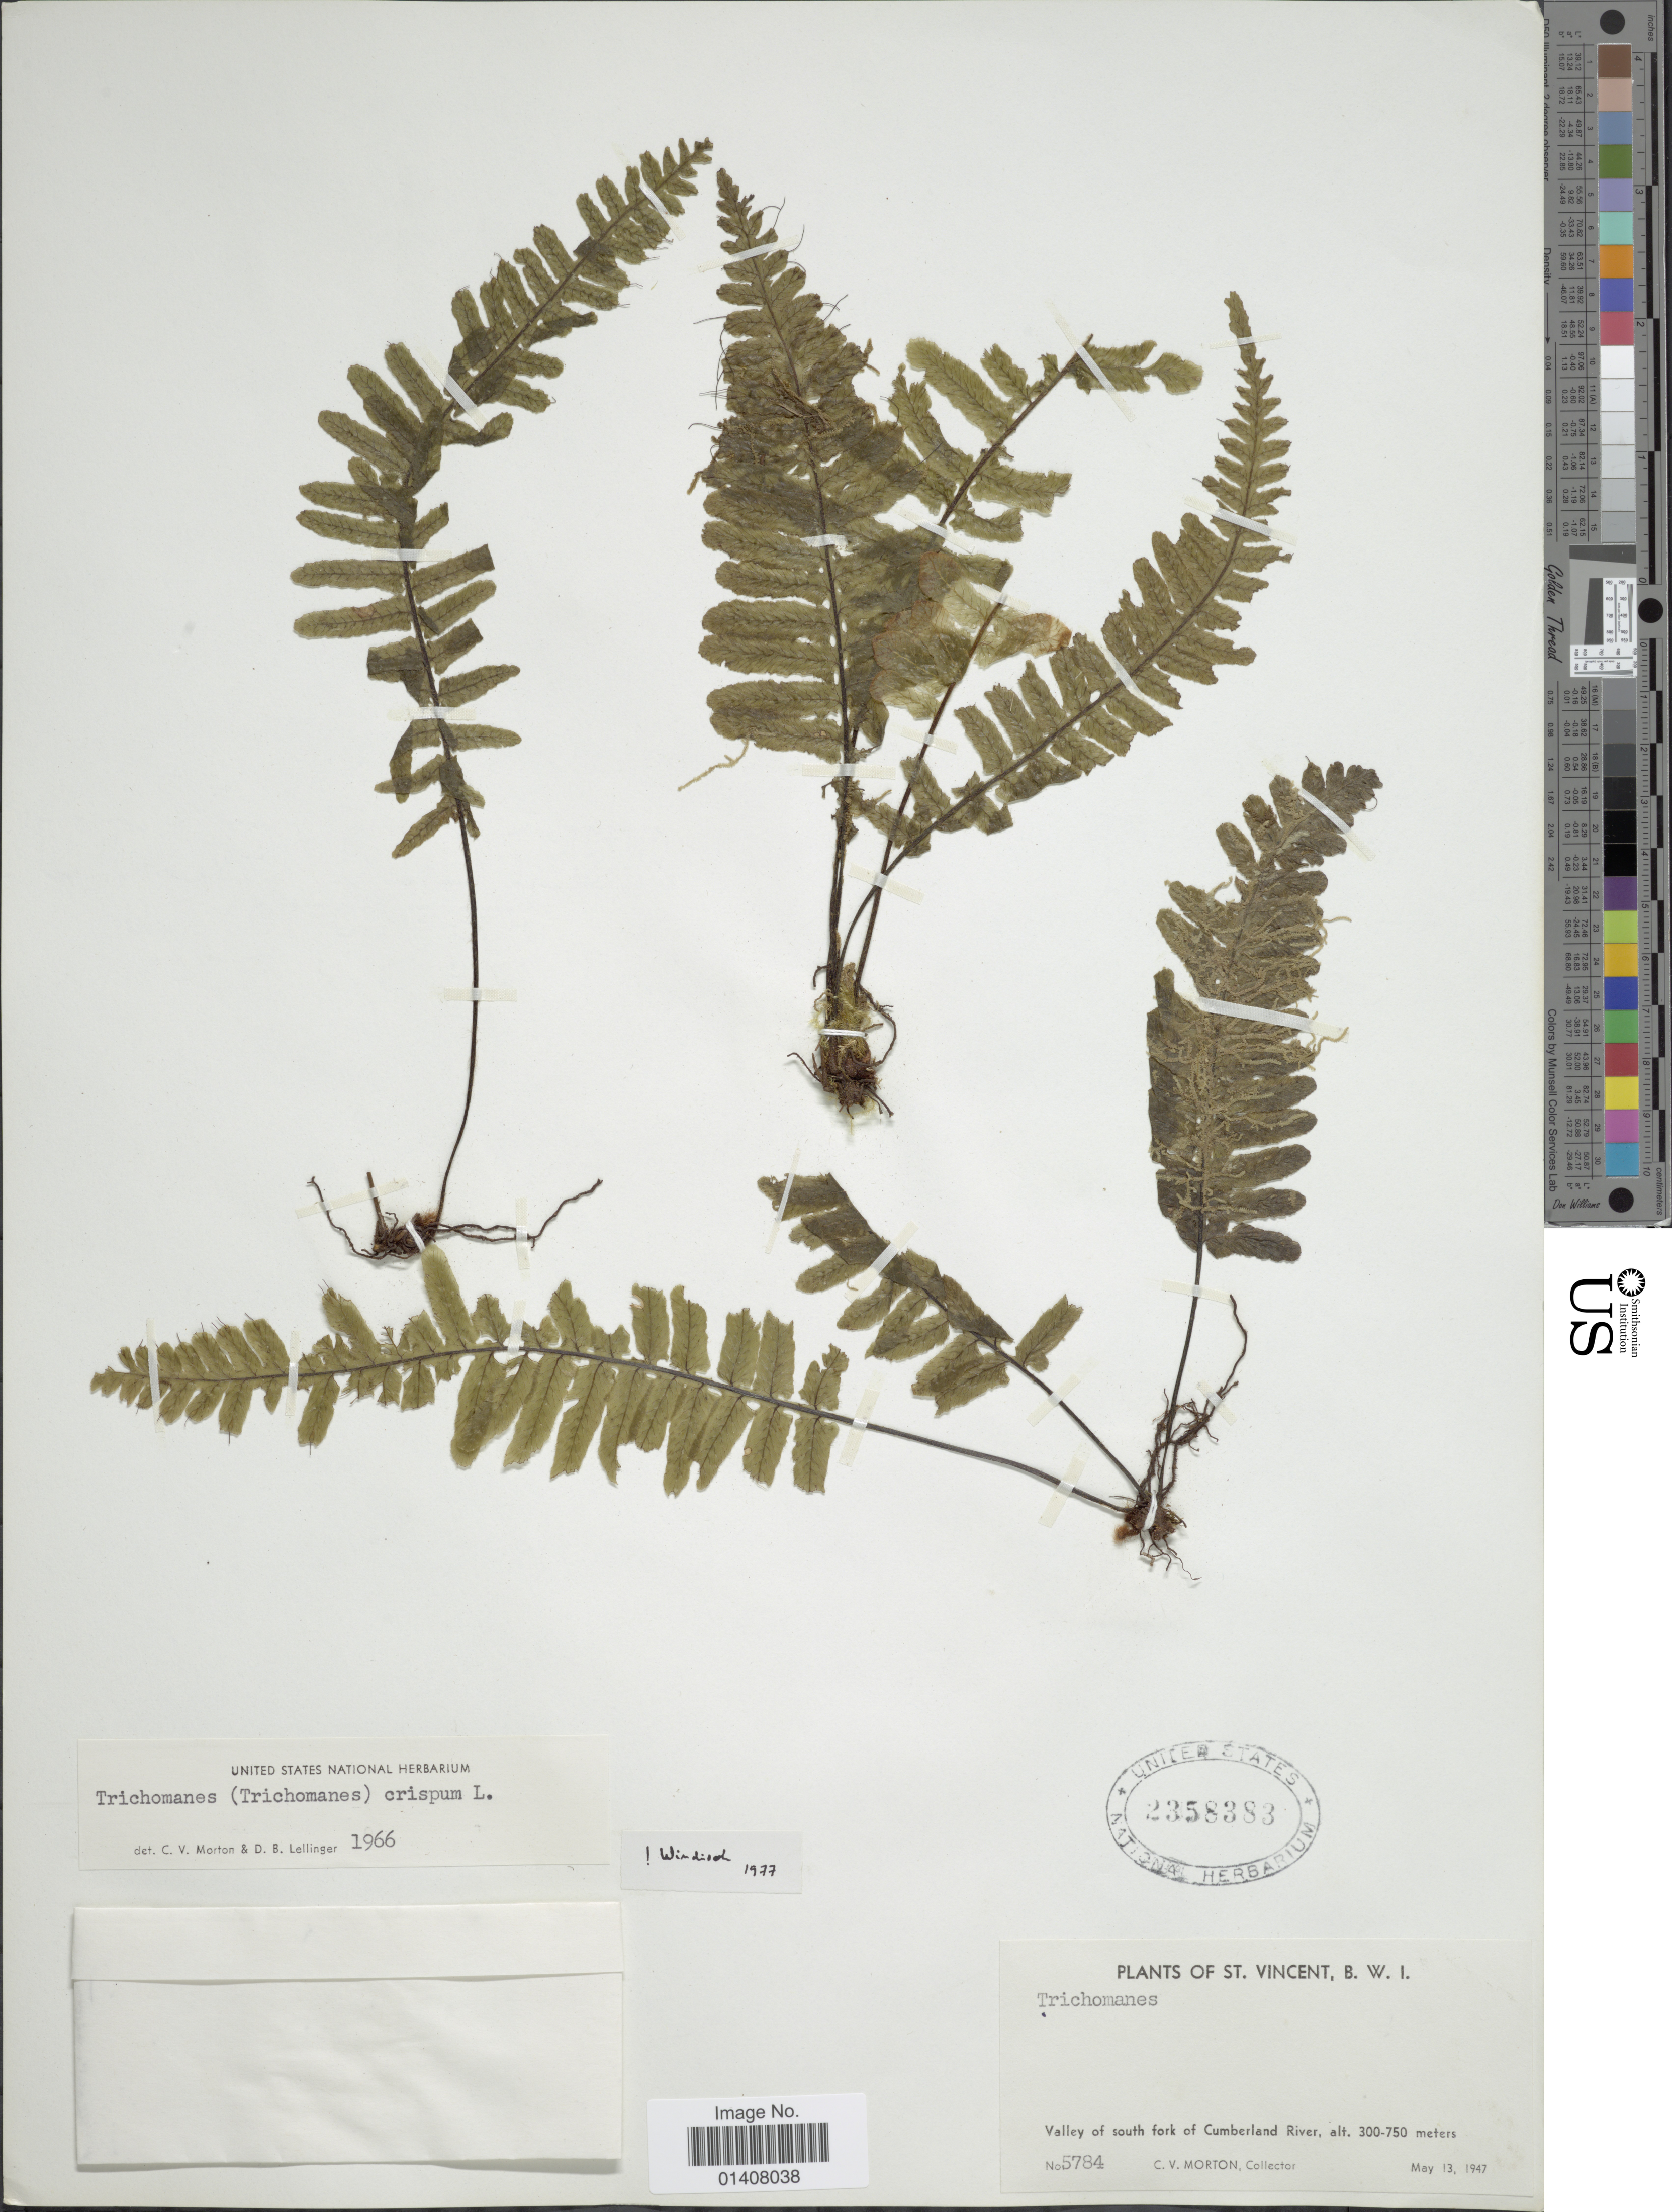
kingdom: Plantae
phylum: Tracheophyta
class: Polypodiopsida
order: Hymenophyllales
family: Hymenophyllaceae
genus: Trichomanes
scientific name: Trichomanes crispum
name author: L.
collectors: C. V. Morton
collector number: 5784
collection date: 1947-05-13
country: St. Vincent - Grenadines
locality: St. Vincent, B.W.I., Valley of south fork of Cumberland River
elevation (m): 300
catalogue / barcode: US 2358383